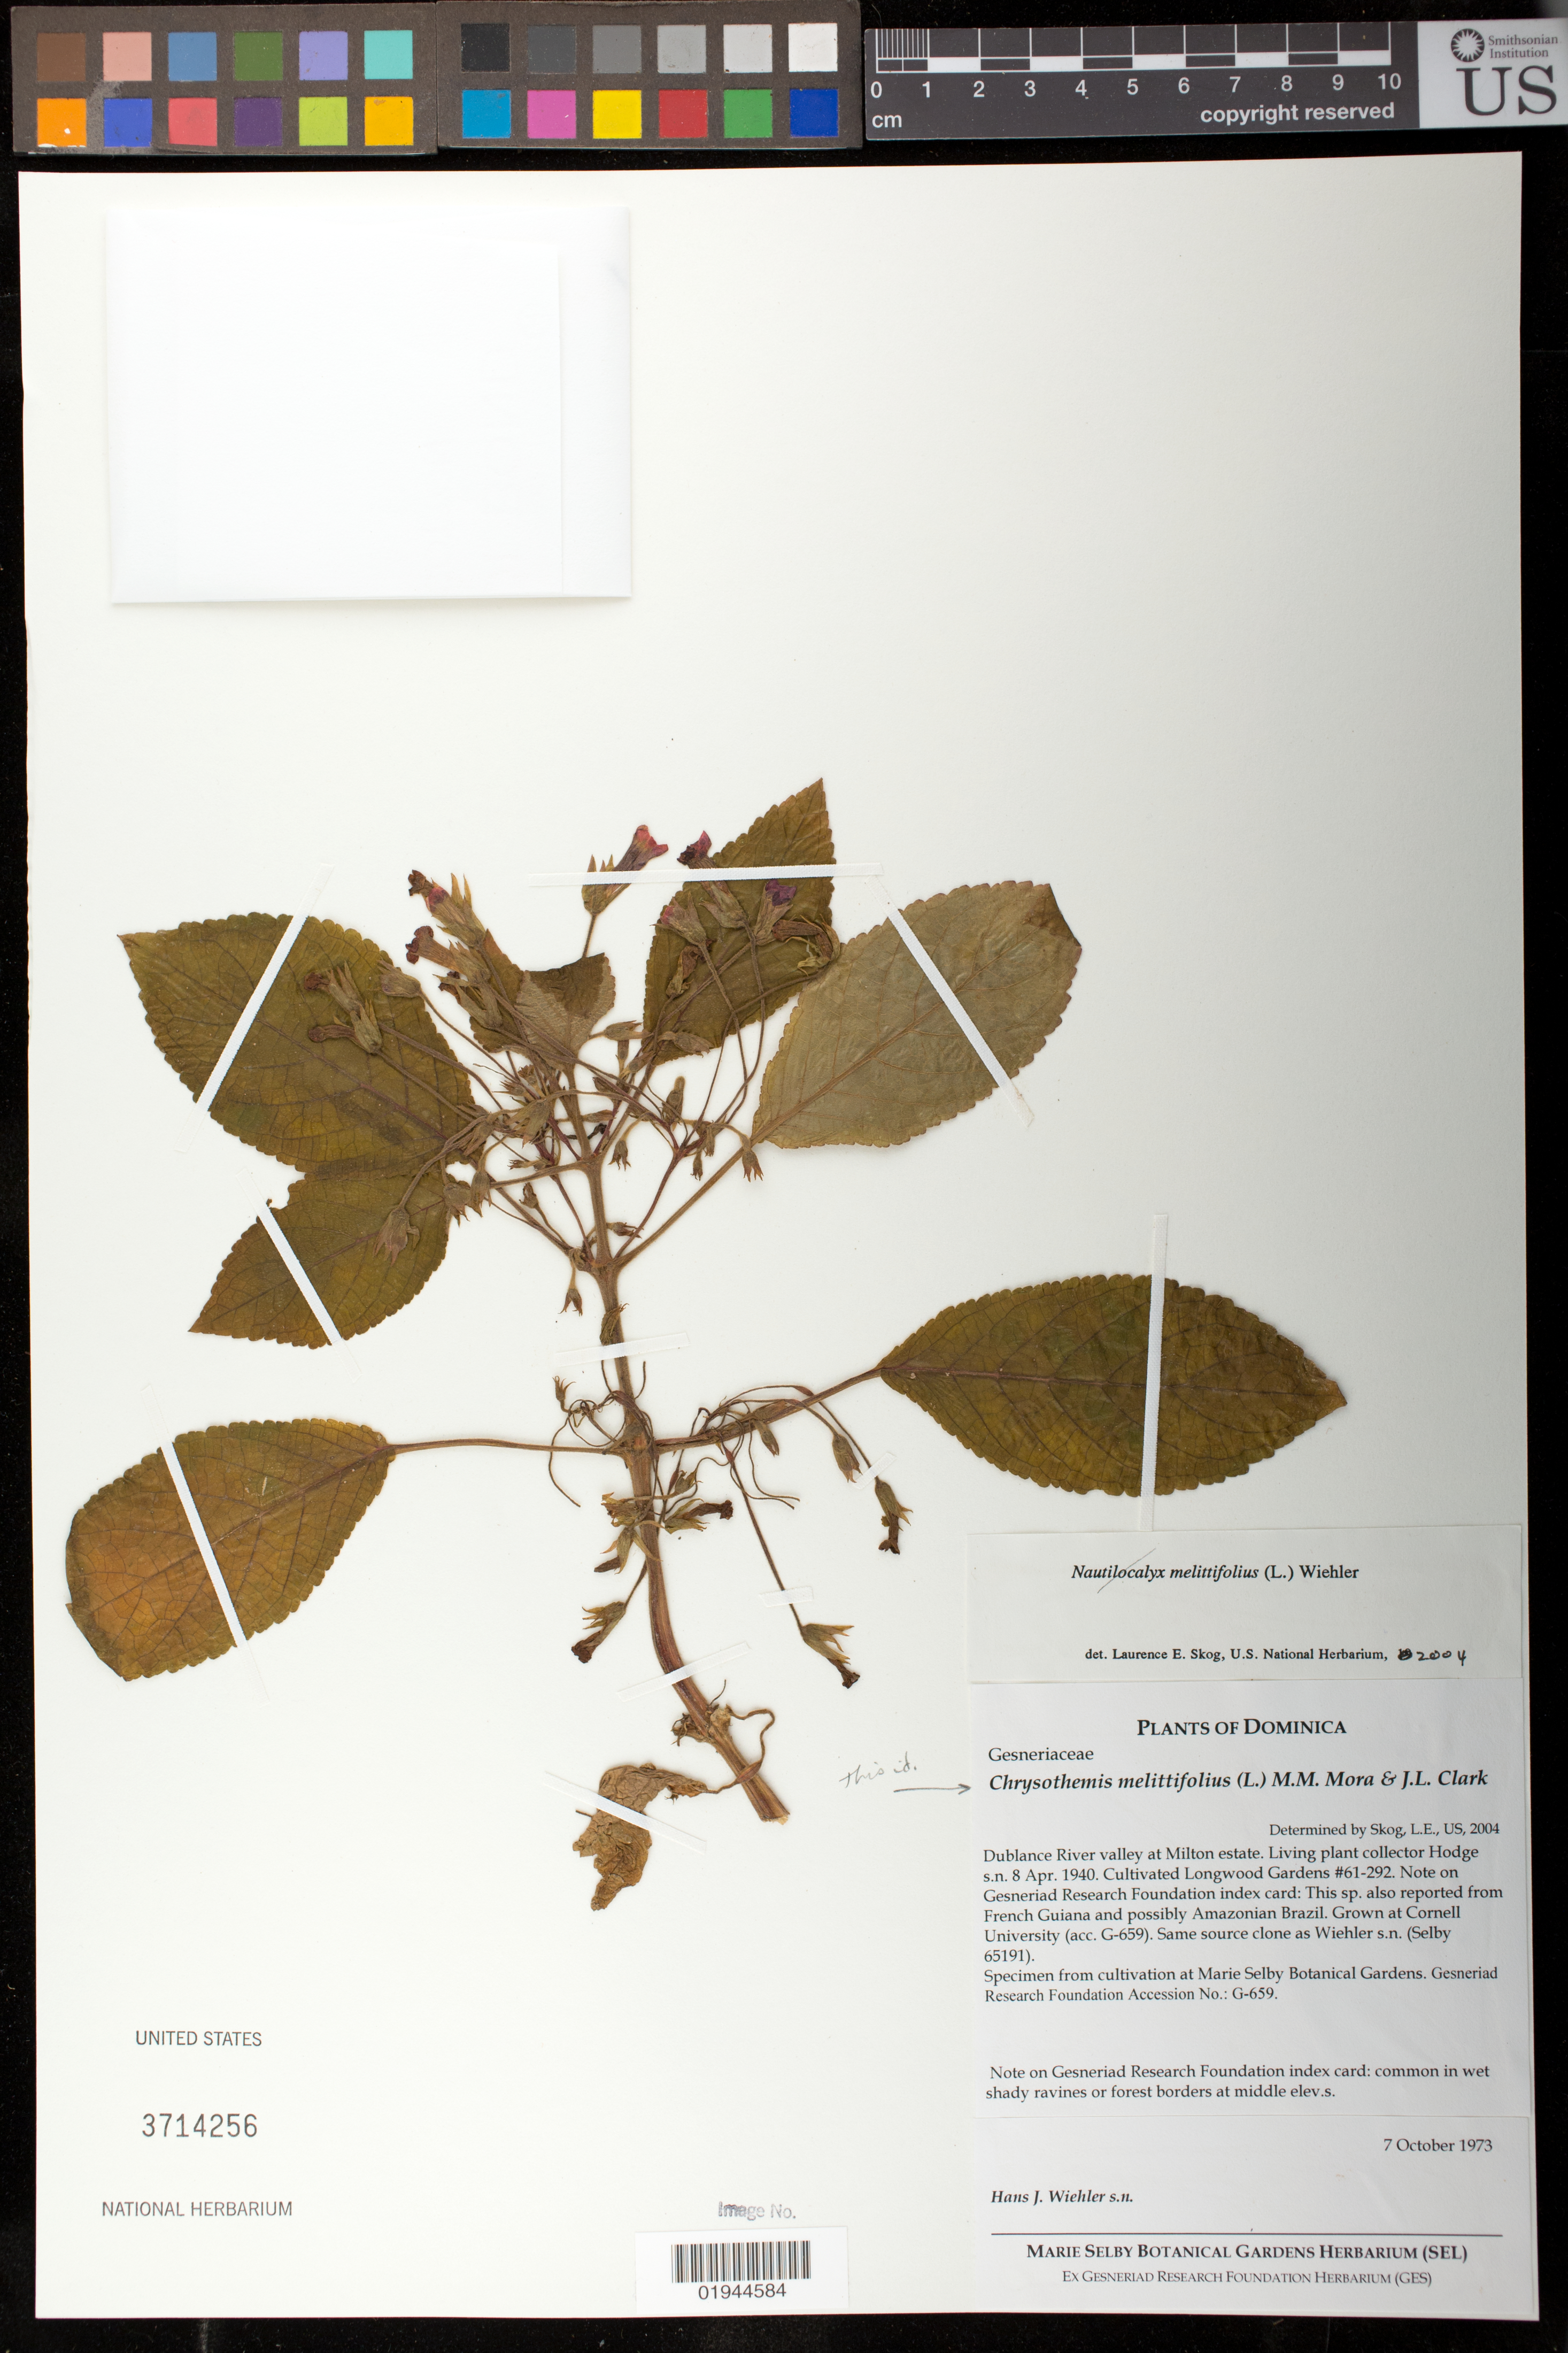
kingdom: Plantae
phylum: Tracheophyta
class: Magnoliopsida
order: Lamiales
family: Gesneriaceae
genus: Chrysothemis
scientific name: Chrysothemis melittifolia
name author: (L.) G. Don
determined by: Skog, Laurence E.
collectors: H. J. Wiehler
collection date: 1973-10-07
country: United States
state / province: Florida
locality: Marie Selby Botanical Gardens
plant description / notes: Dublance River valley at Milton estate. Living plant collector Hodge s.n. 8 Apr 1940. Cultivated Longwood Gardens #61-292. Note on Gesneriad Research Foundation index card: This sp. also reported from French Guiana and possibly Amazonian Brazil. Grown at Cornell University (acc. G-659). Same source clone as Wiehler s.n. (Selby 65191).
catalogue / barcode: US 3714256